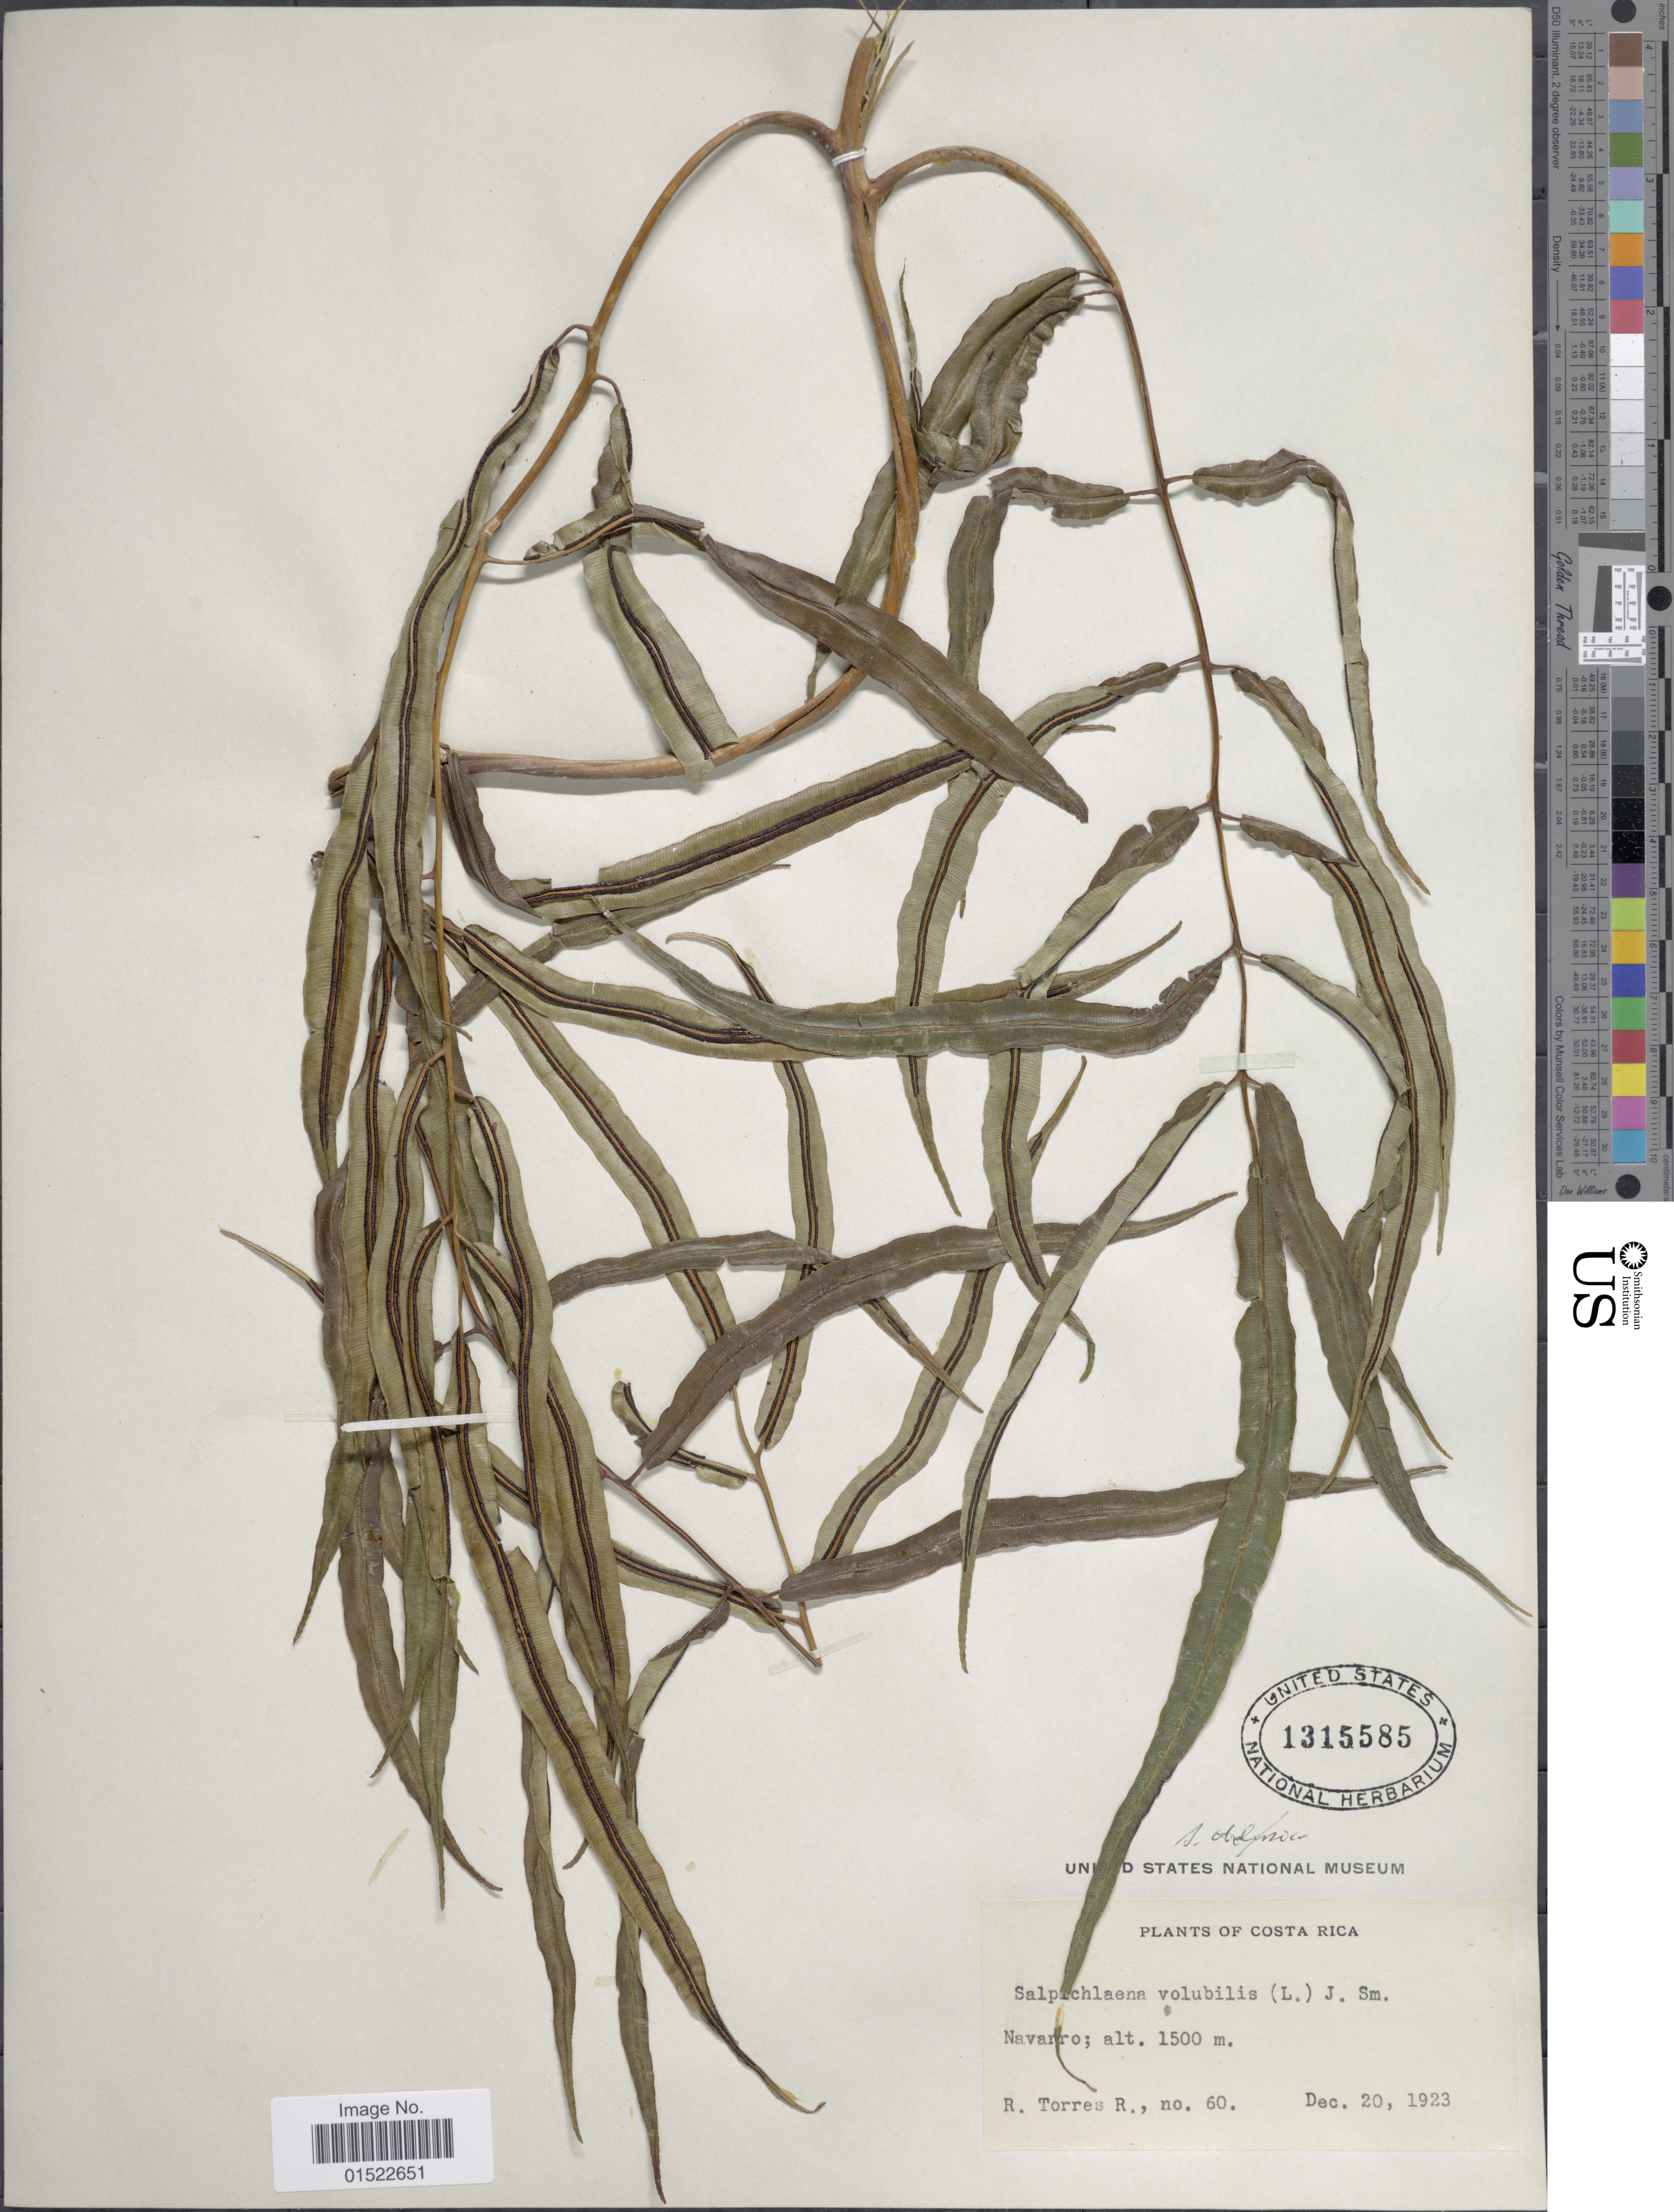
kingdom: Plantae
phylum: Tracheophyta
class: Polypodiopsida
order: Polypodiales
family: Blechnaceae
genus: Salpichlaena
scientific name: Salpichlaena volubilis subsp. volubilis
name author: (Kaulf.) J. Sm.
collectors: R. Torres R.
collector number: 60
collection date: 1823-12-20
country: Costa Rica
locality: Navarro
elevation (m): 1500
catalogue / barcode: US 1315585